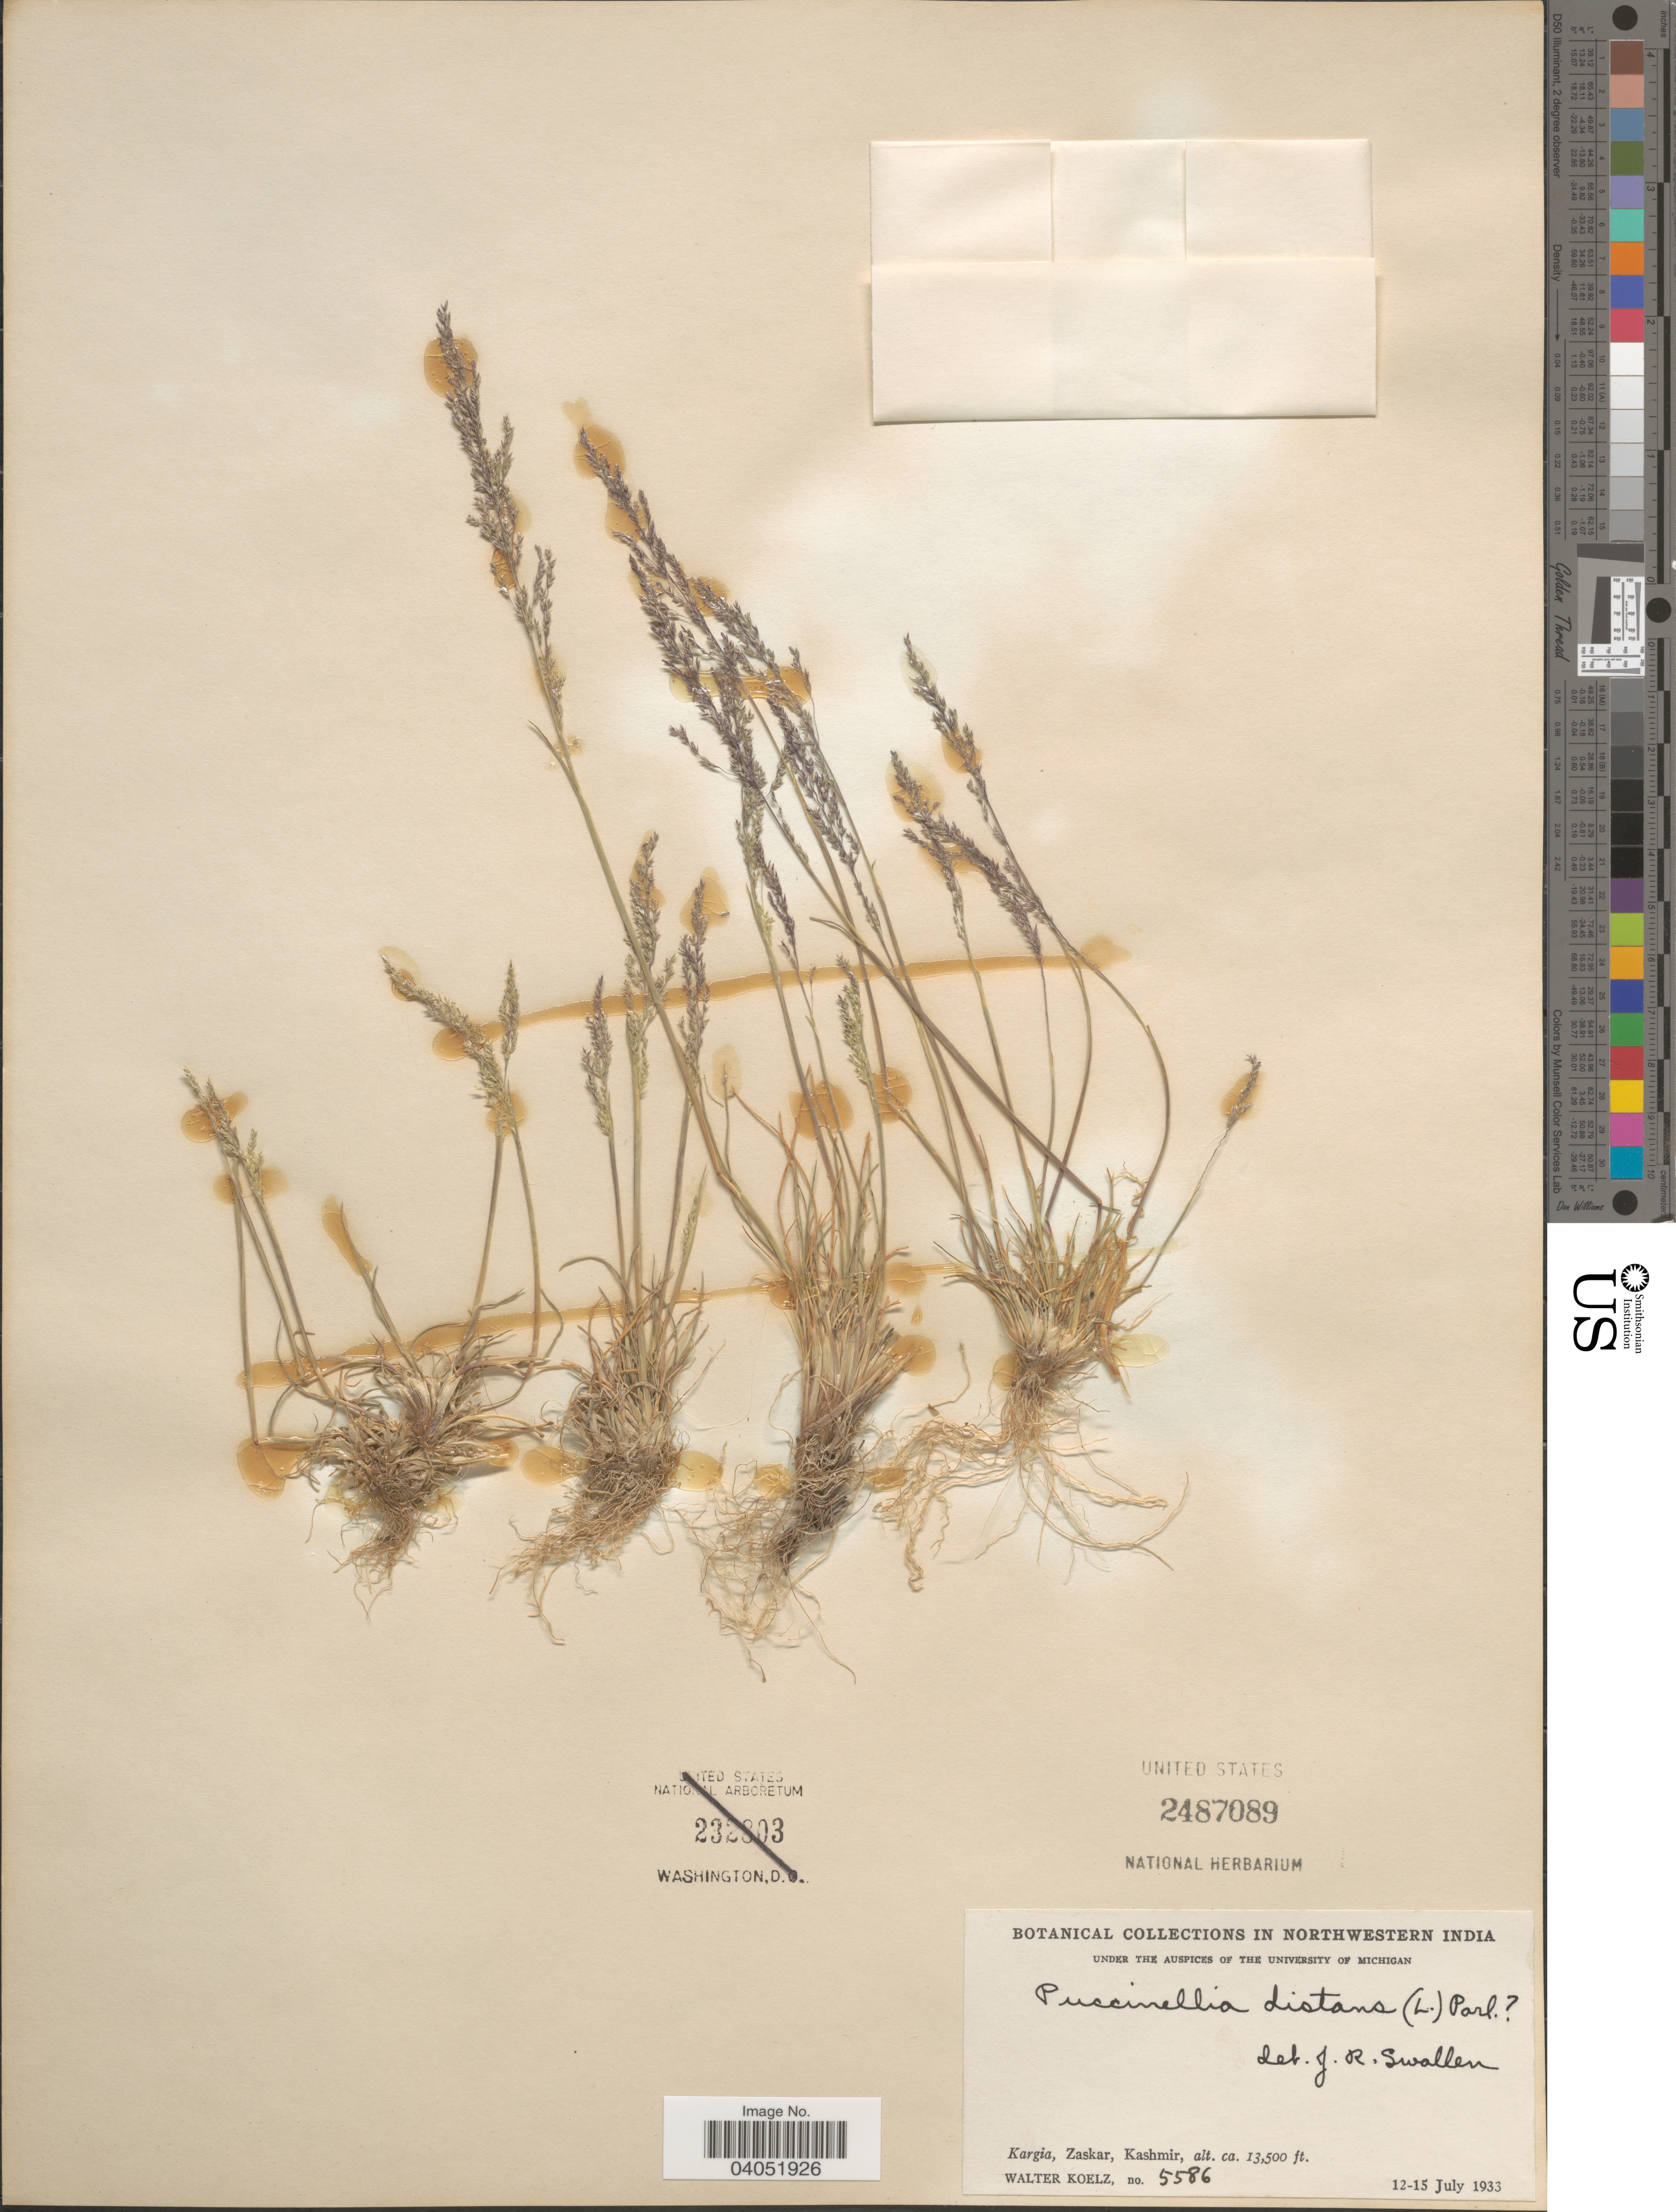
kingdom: Plantae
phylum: Tracheophyta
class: Liliopsida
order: Poales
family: Poaceae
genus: Puccinellia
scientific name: Puccinellia distans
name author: (Jacq.) Parl.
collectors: W. N. Koelz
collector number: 5586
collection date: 1933-07-12/1933-07-15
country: India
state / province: Jammu and Kashmir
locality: In northwestern India. Kargia, Zaskar, Kashmir.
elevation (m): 4115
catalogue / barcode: US 2487089